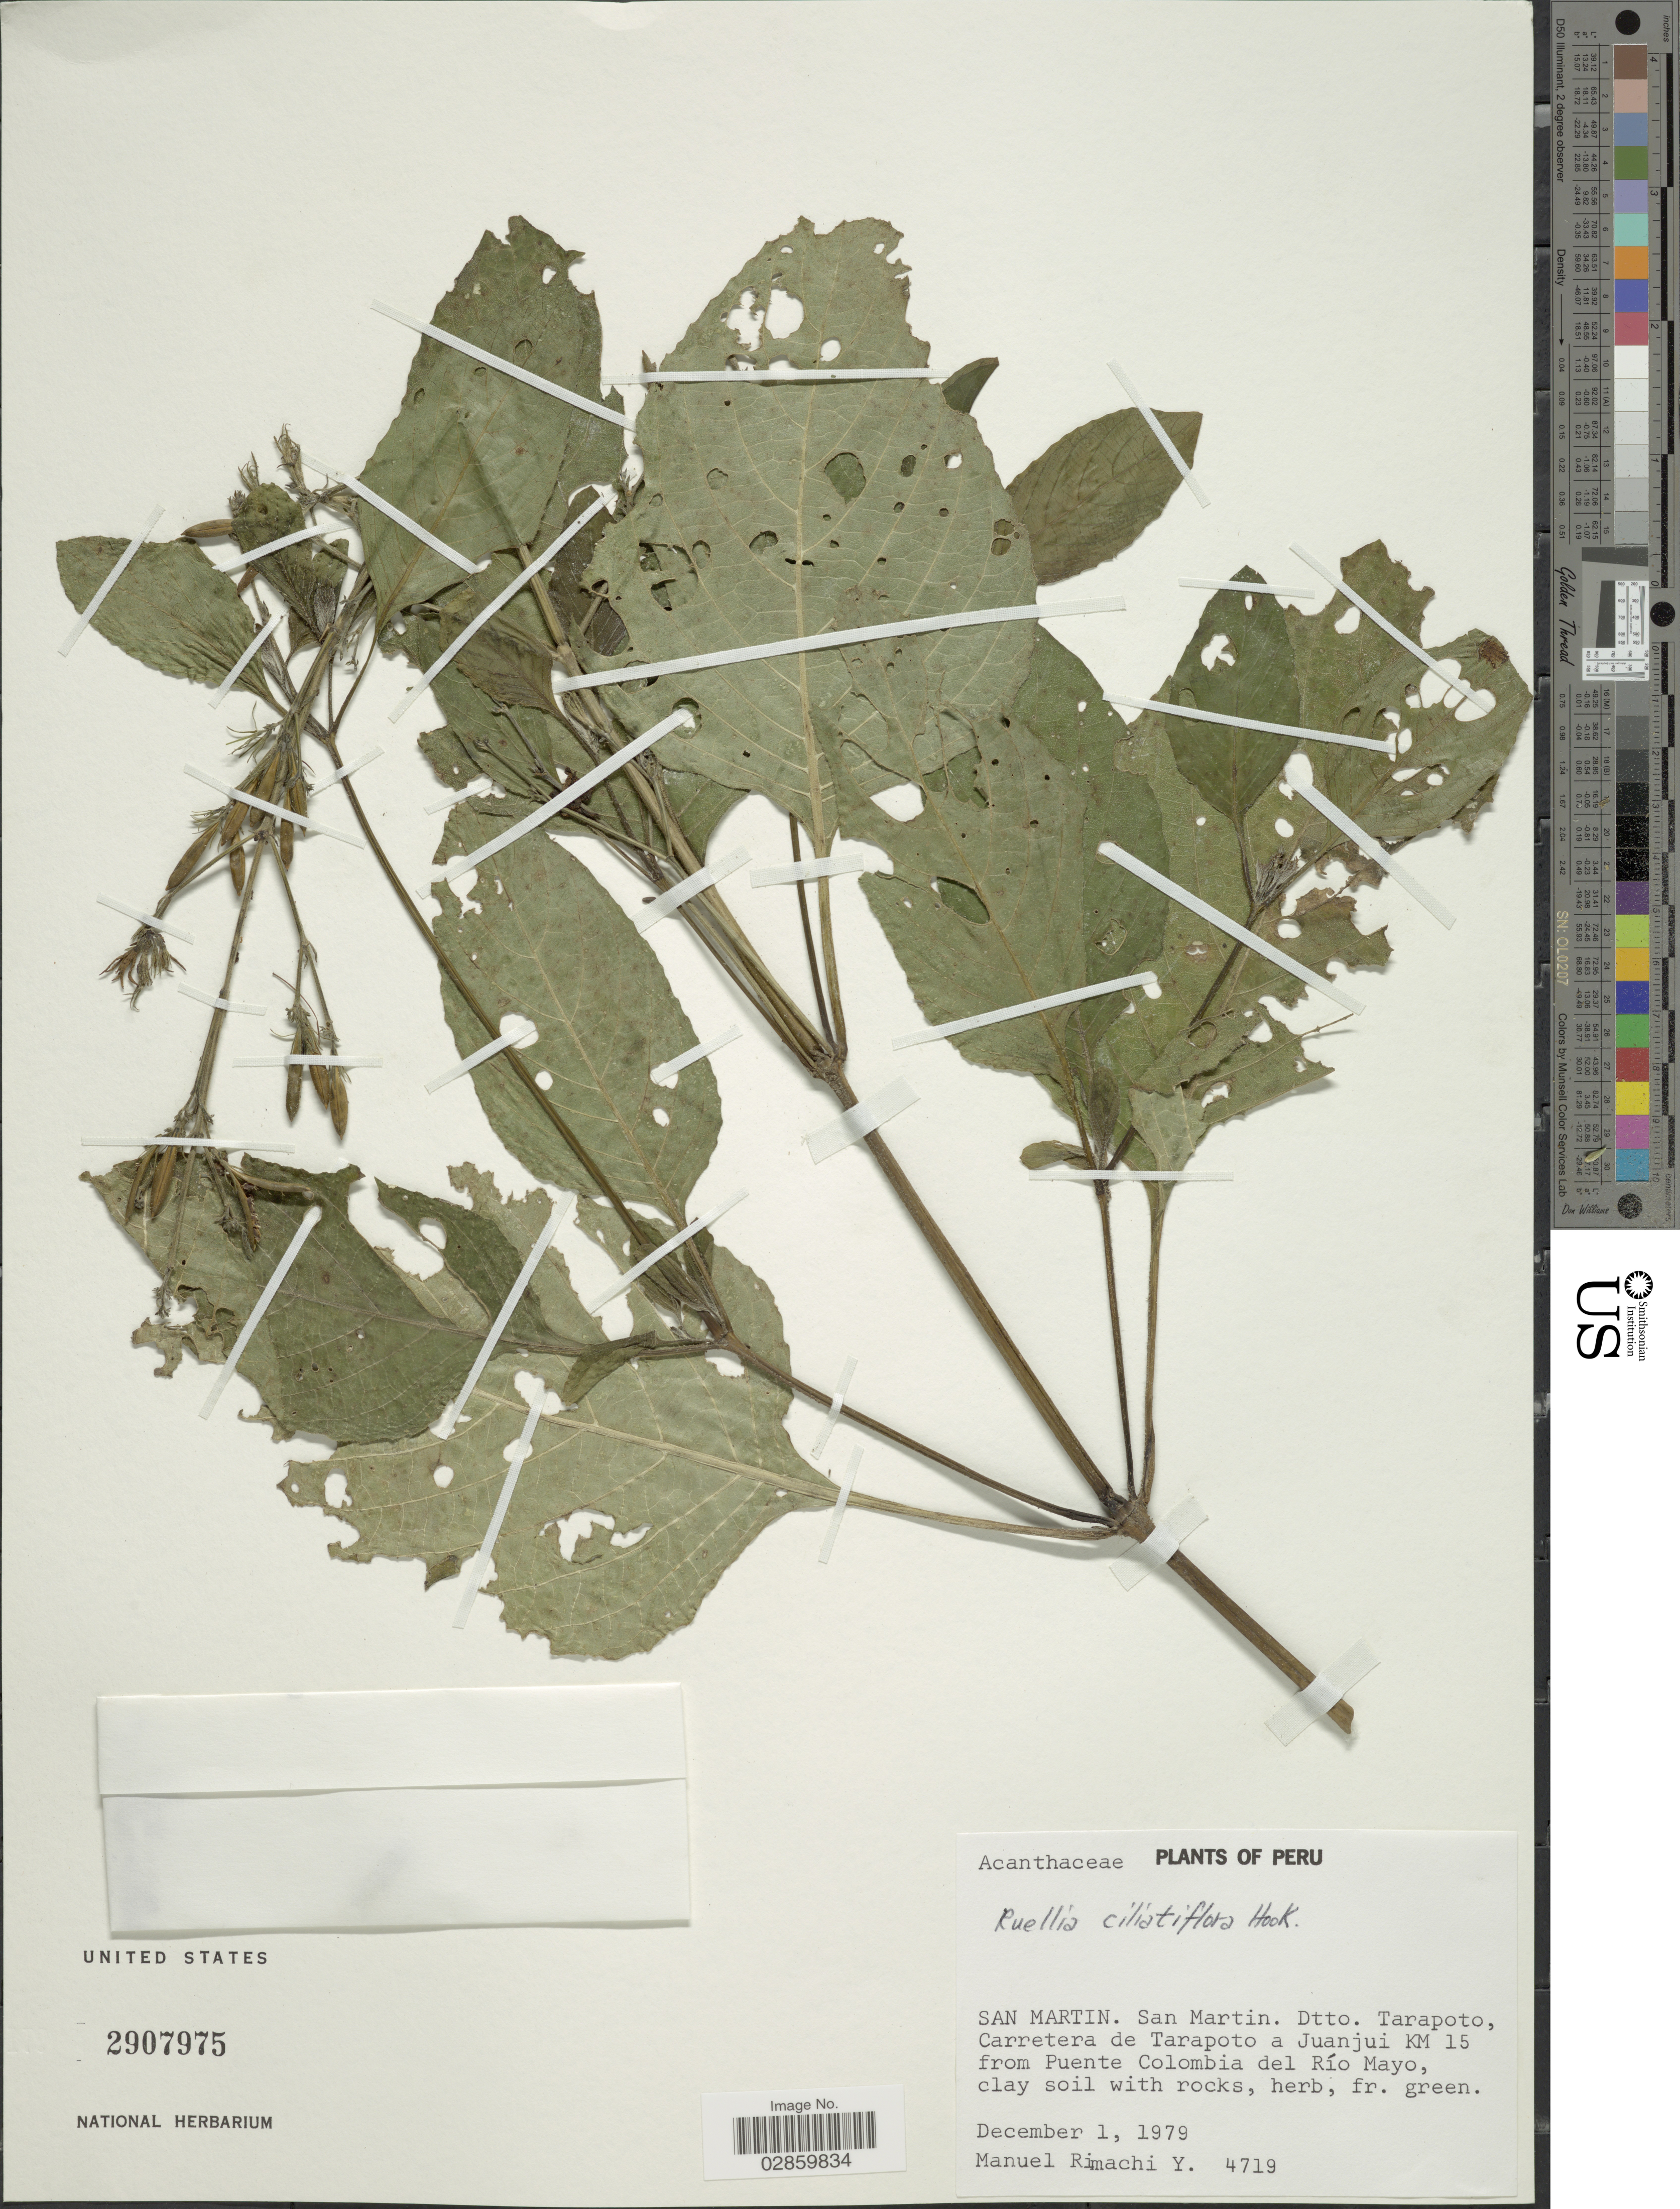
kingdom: Plantae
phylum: Tracheophyta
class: Magnoliopsida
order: Lamiales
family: Acanthaceae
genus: Ruellia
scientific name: Ruellia ciliatiflora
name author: Hook.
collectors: M. Rimachi Y.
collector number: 4719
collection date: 1979-12-01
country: Peru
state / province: San Martín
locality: Dtto. Tarapoto, Carretera de Tarapoto a Juanjui KM 15 from Puente Colombia del Río Mayo.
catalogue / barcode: US 2907975